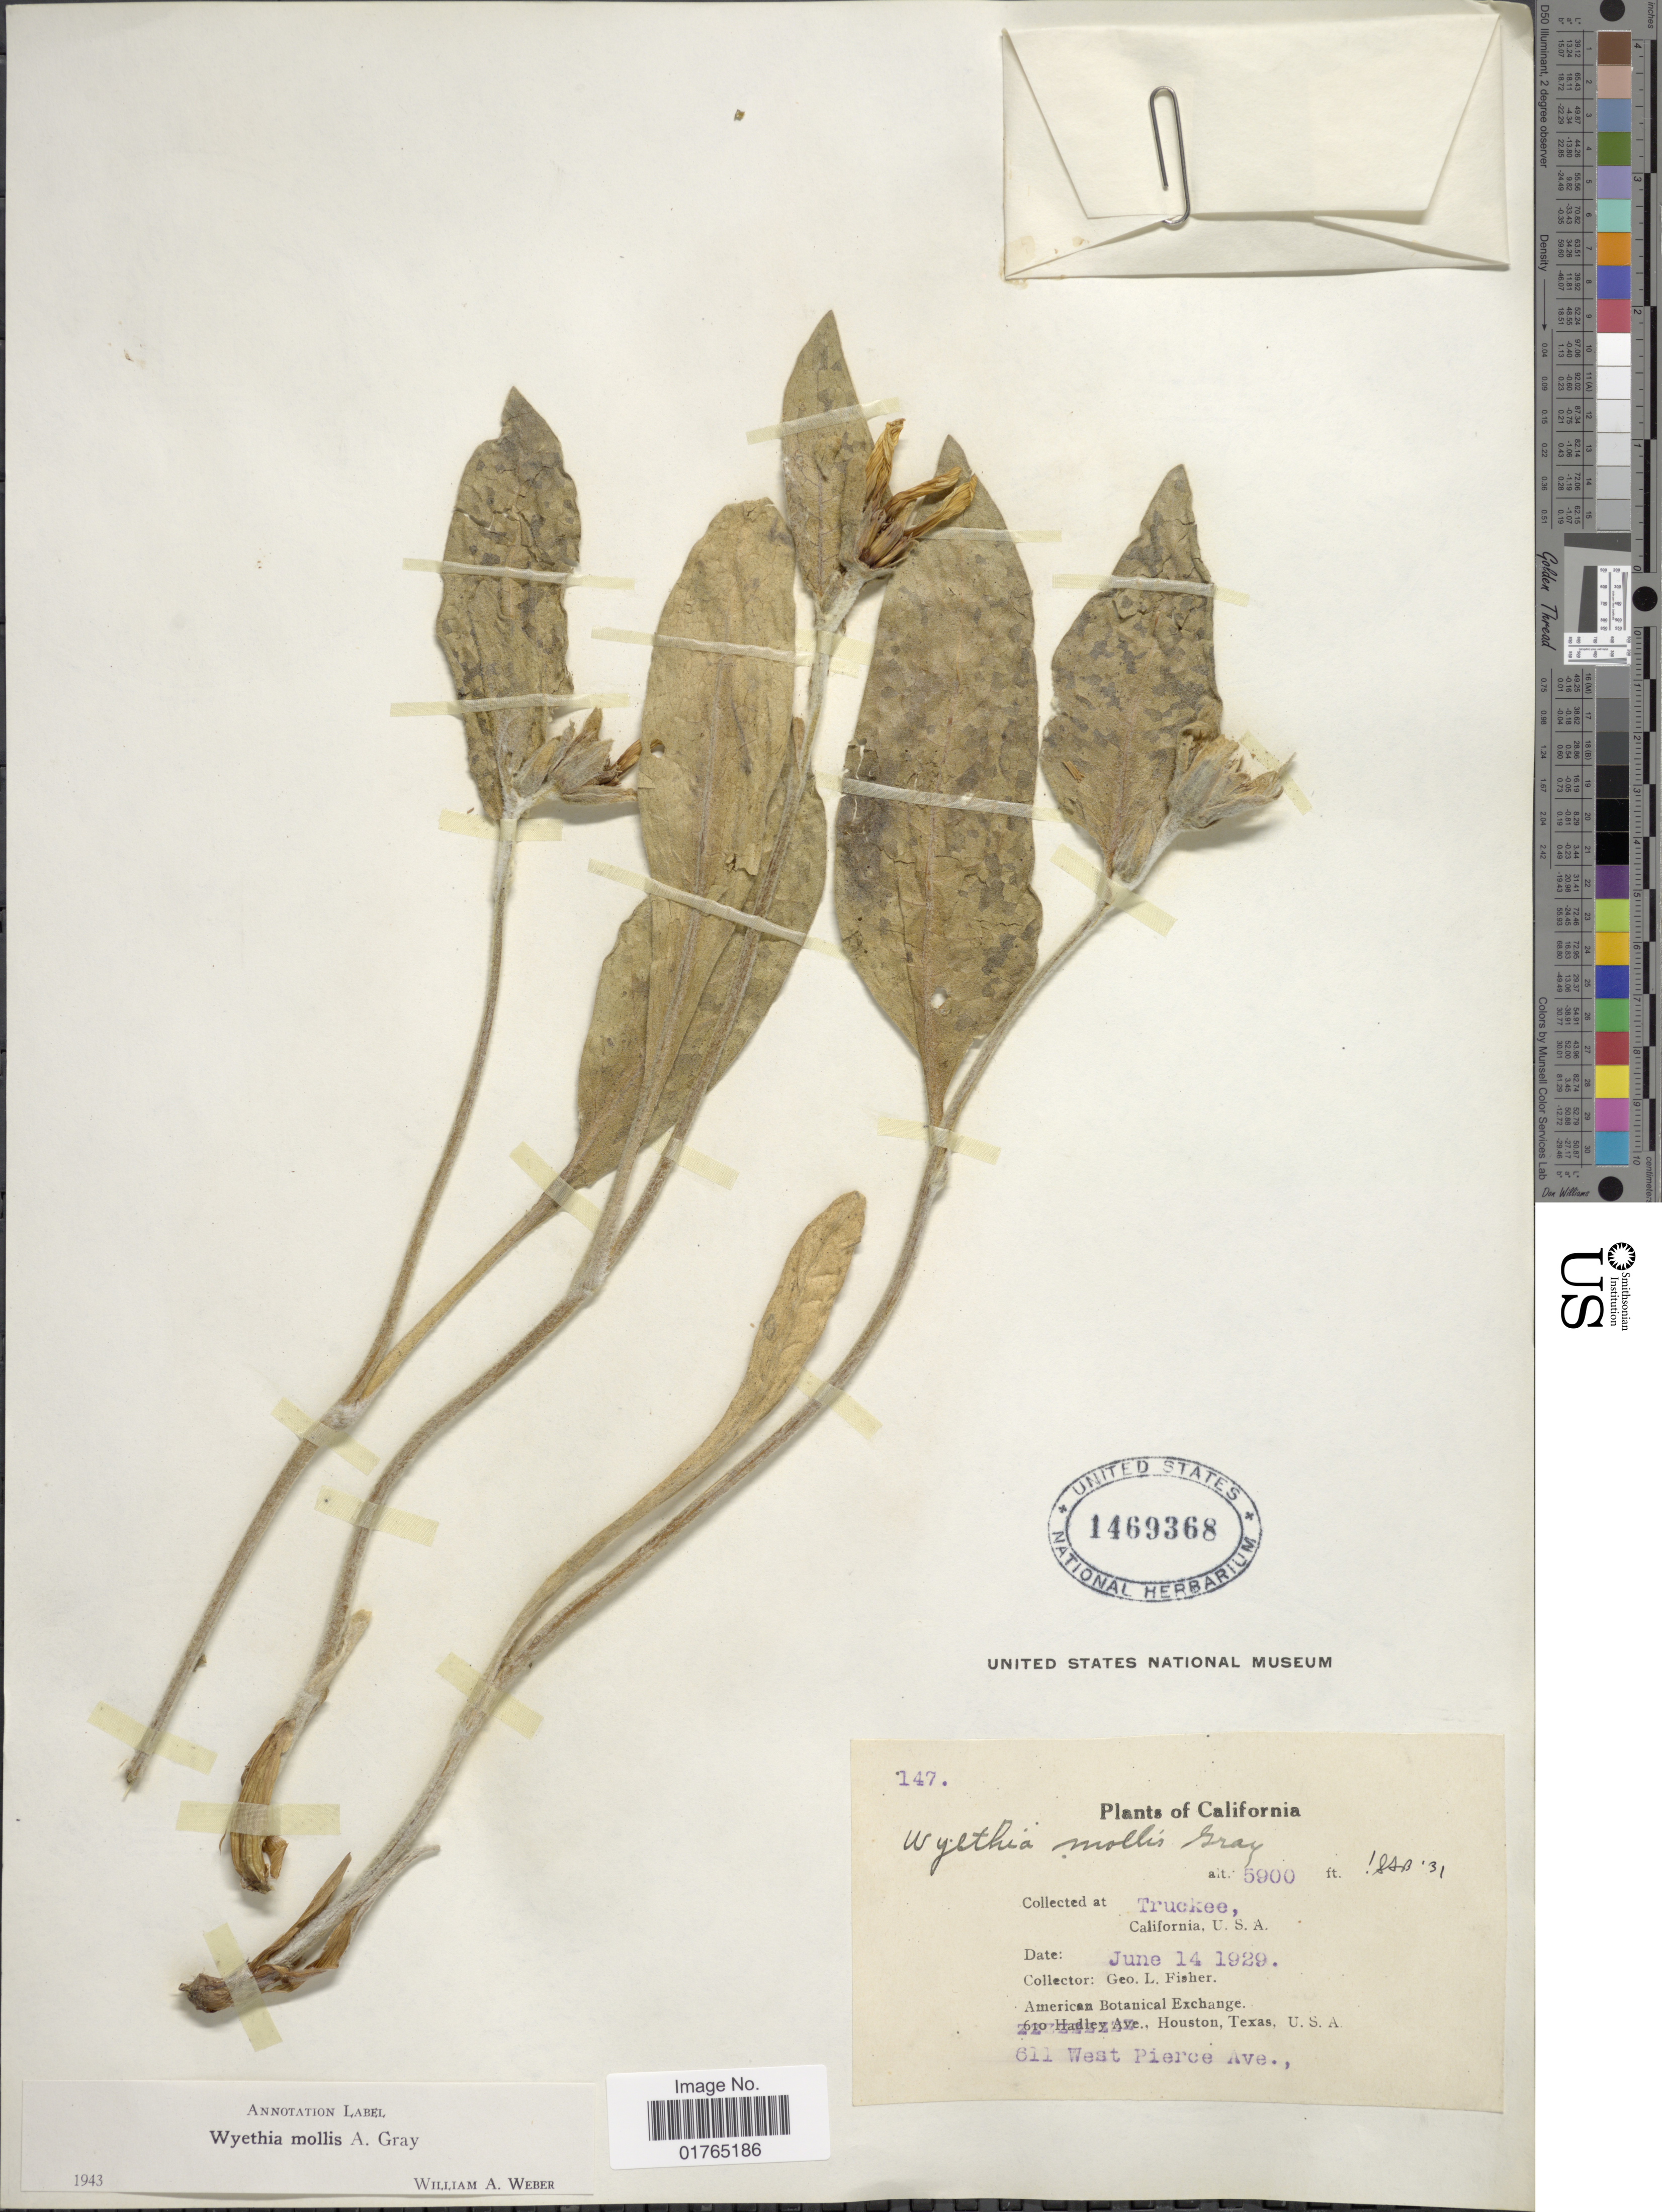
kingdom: Plantae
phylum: Tracheophyta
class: Magnoliopsida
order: Asterales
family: Asteraceae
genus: Wyethia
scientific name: Wyethia mollis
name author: A. Gray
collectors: G. L. Fisher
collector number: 147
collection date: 1929-06-14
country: United States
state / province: California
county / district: Nevada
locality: Truckee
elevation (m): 1798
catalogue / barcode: US 1469368